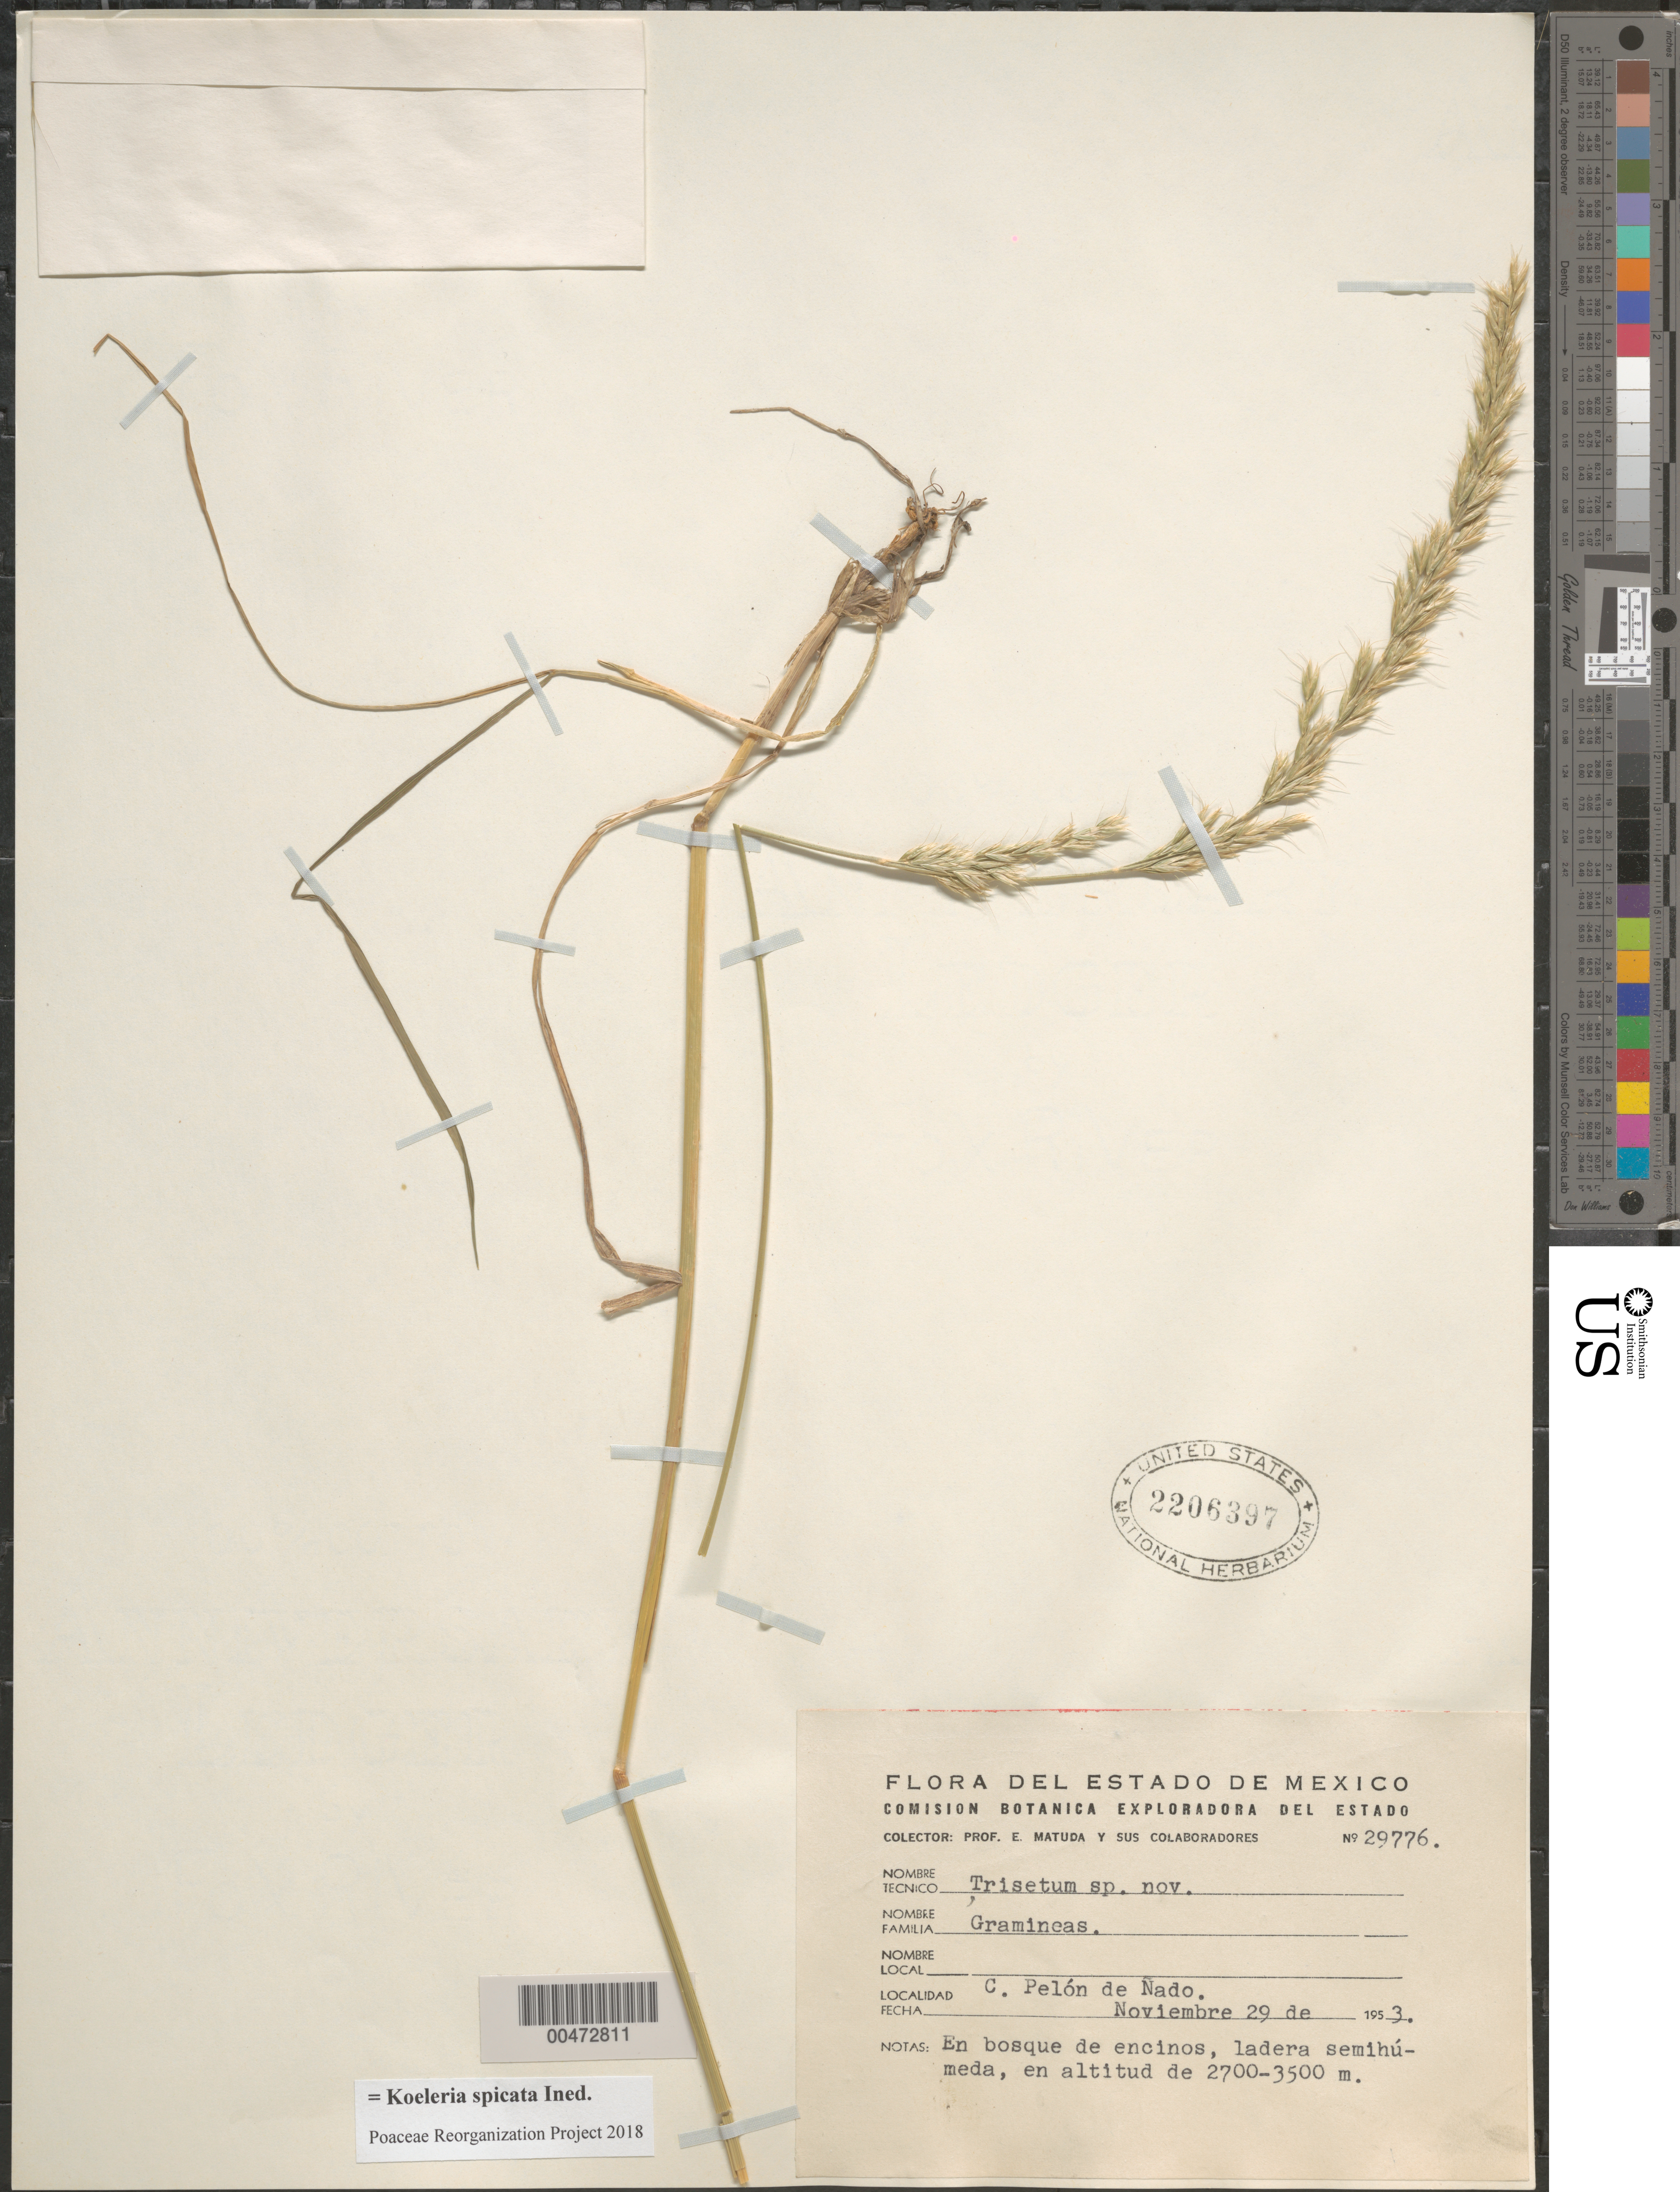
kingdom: Plantae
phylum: Tracheophyta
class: Liliopsida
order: Poales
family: Poaceae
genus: Koeleria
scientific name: Koeleria spicata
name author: (L.) Barberá et al.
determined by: Poaceae Reorganization Project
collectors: E. Matuda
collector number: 29776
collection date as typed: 29 Nov 1953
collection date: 1953-11-29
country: Mexico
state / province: México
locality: C. Pelón de Ñado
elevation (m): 2700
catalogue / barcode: US 2206397